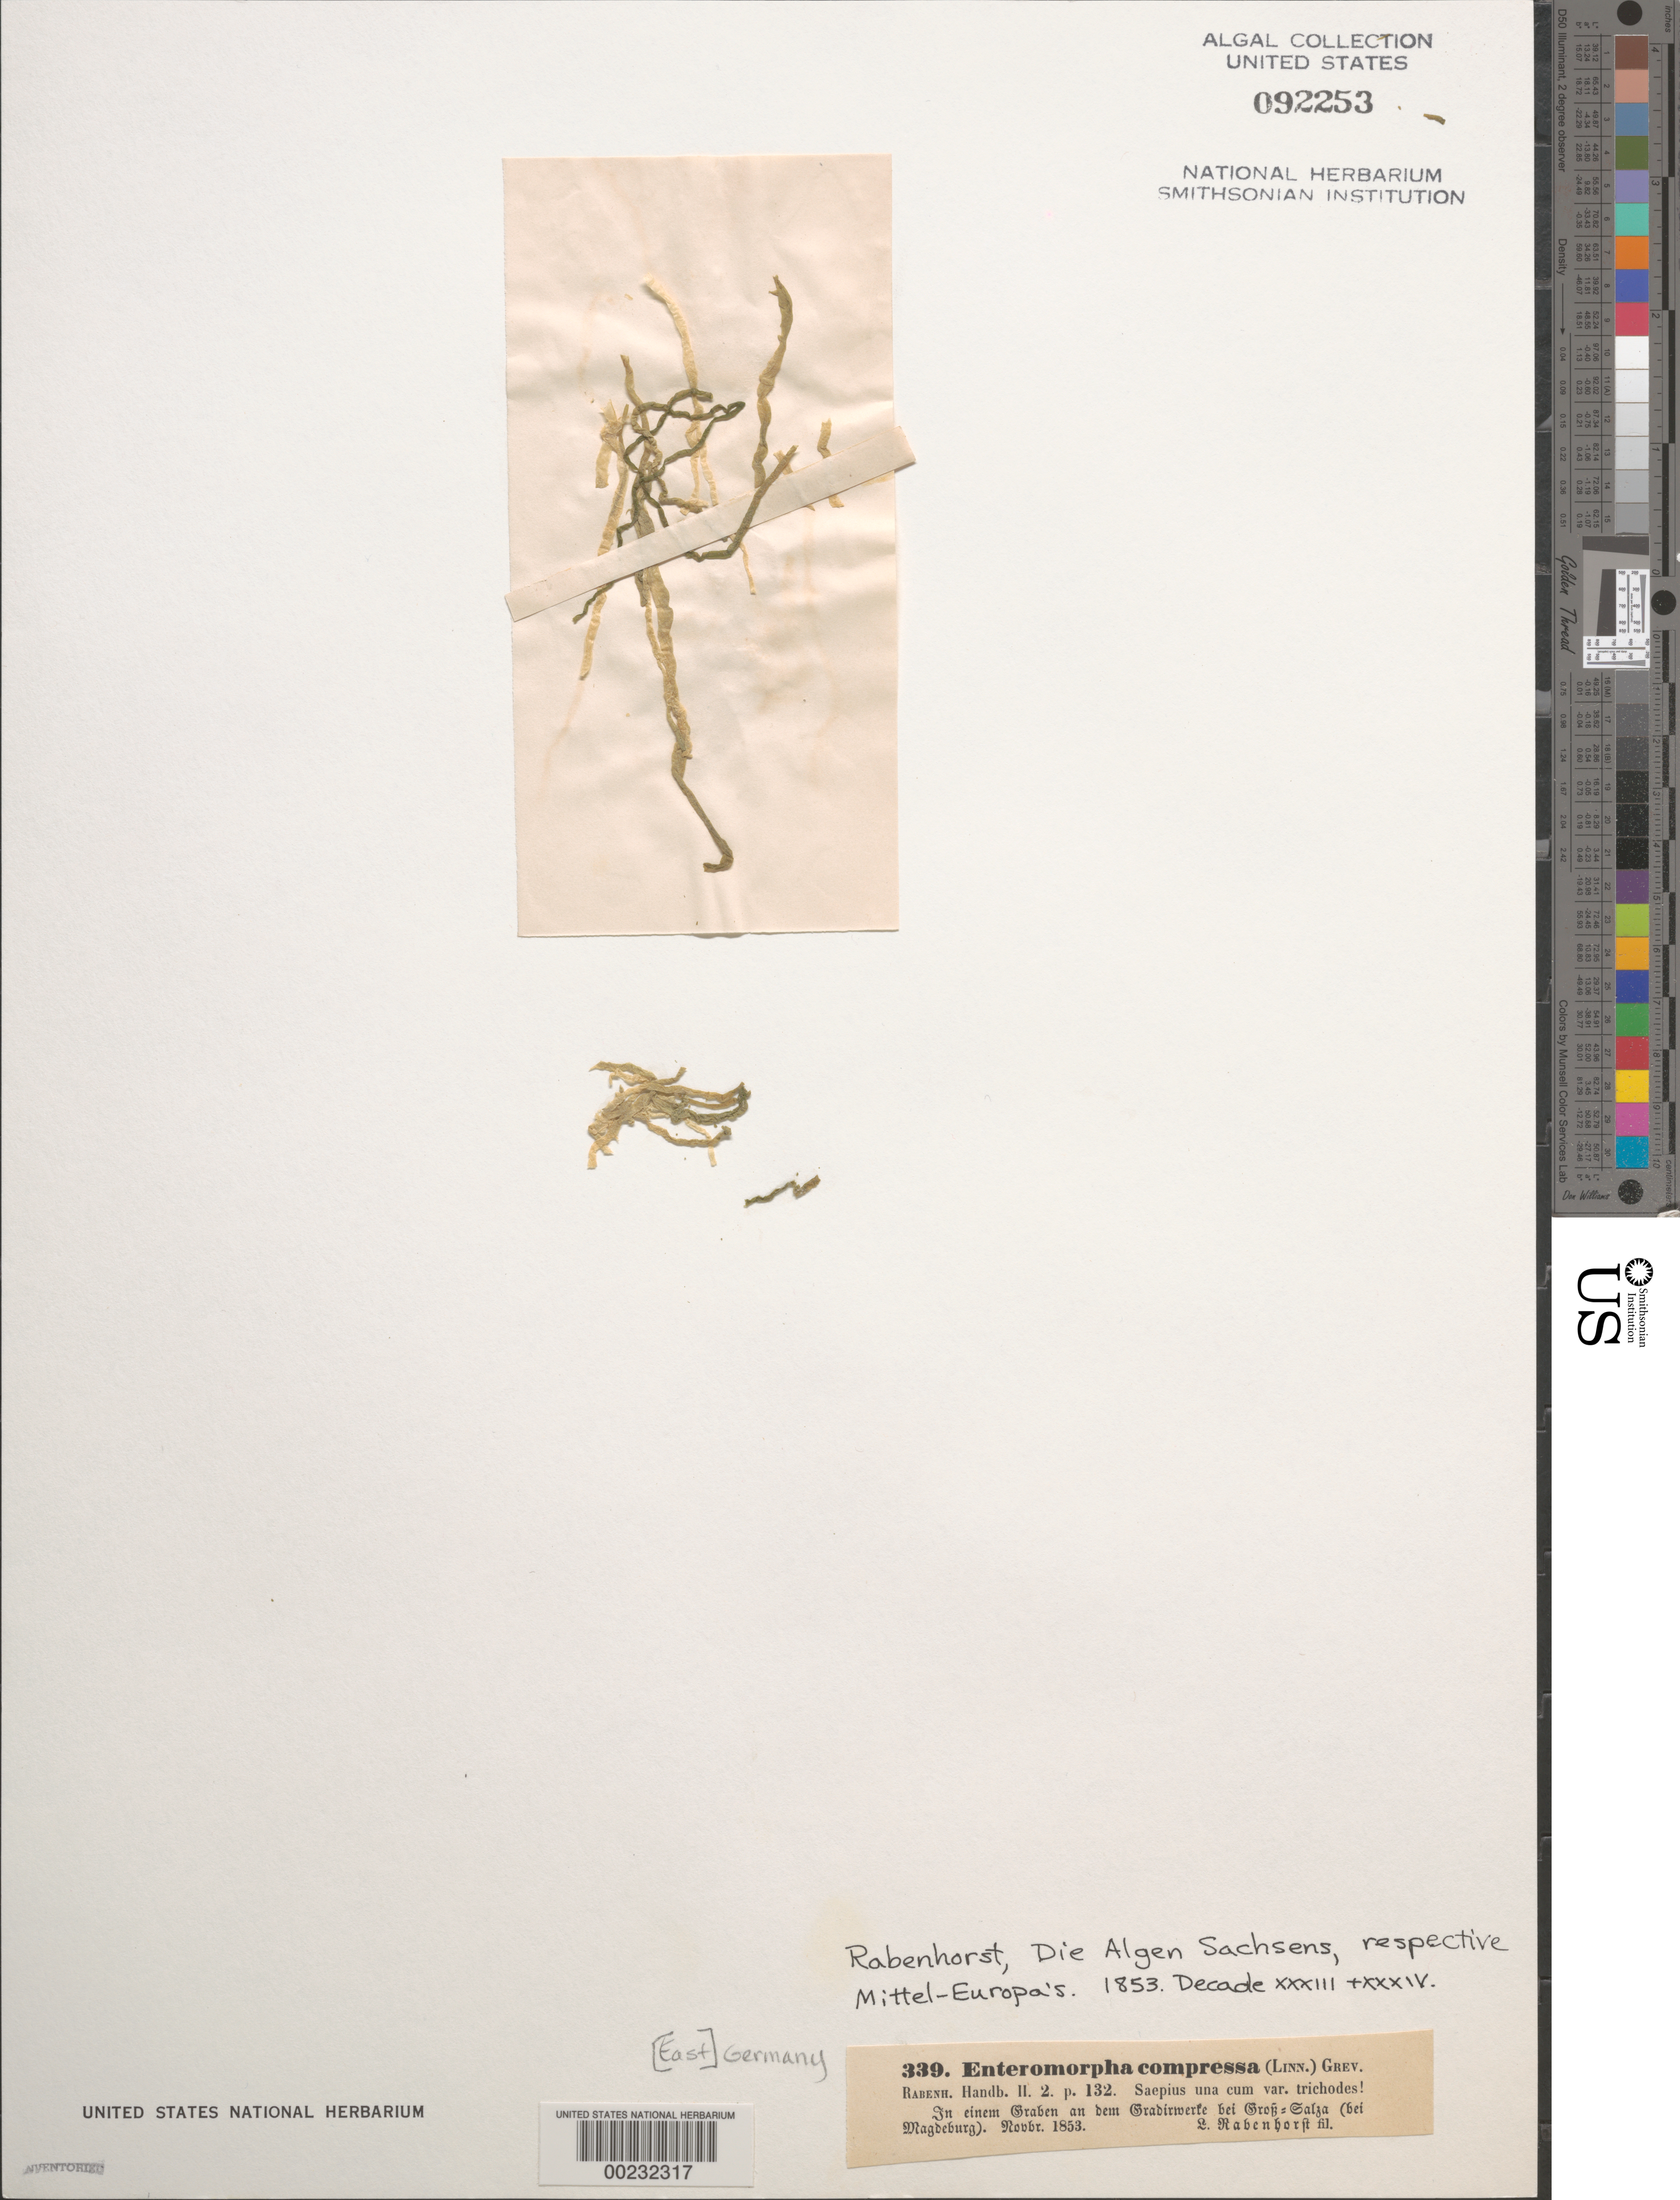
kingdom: Plantae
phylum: Chlorophyta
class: Ulvophyceae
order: Ulvales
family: Ulvaceae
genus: Ulva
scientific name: Ulva compressa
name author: L.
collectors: G. L. Rabenhorst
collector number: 339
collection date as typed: Nov 1853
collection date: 1853-11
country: Germany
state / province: Sachsen-Anhalt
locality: Near salzelmen (gross-salza) near magdeburg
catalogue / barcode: US 92253